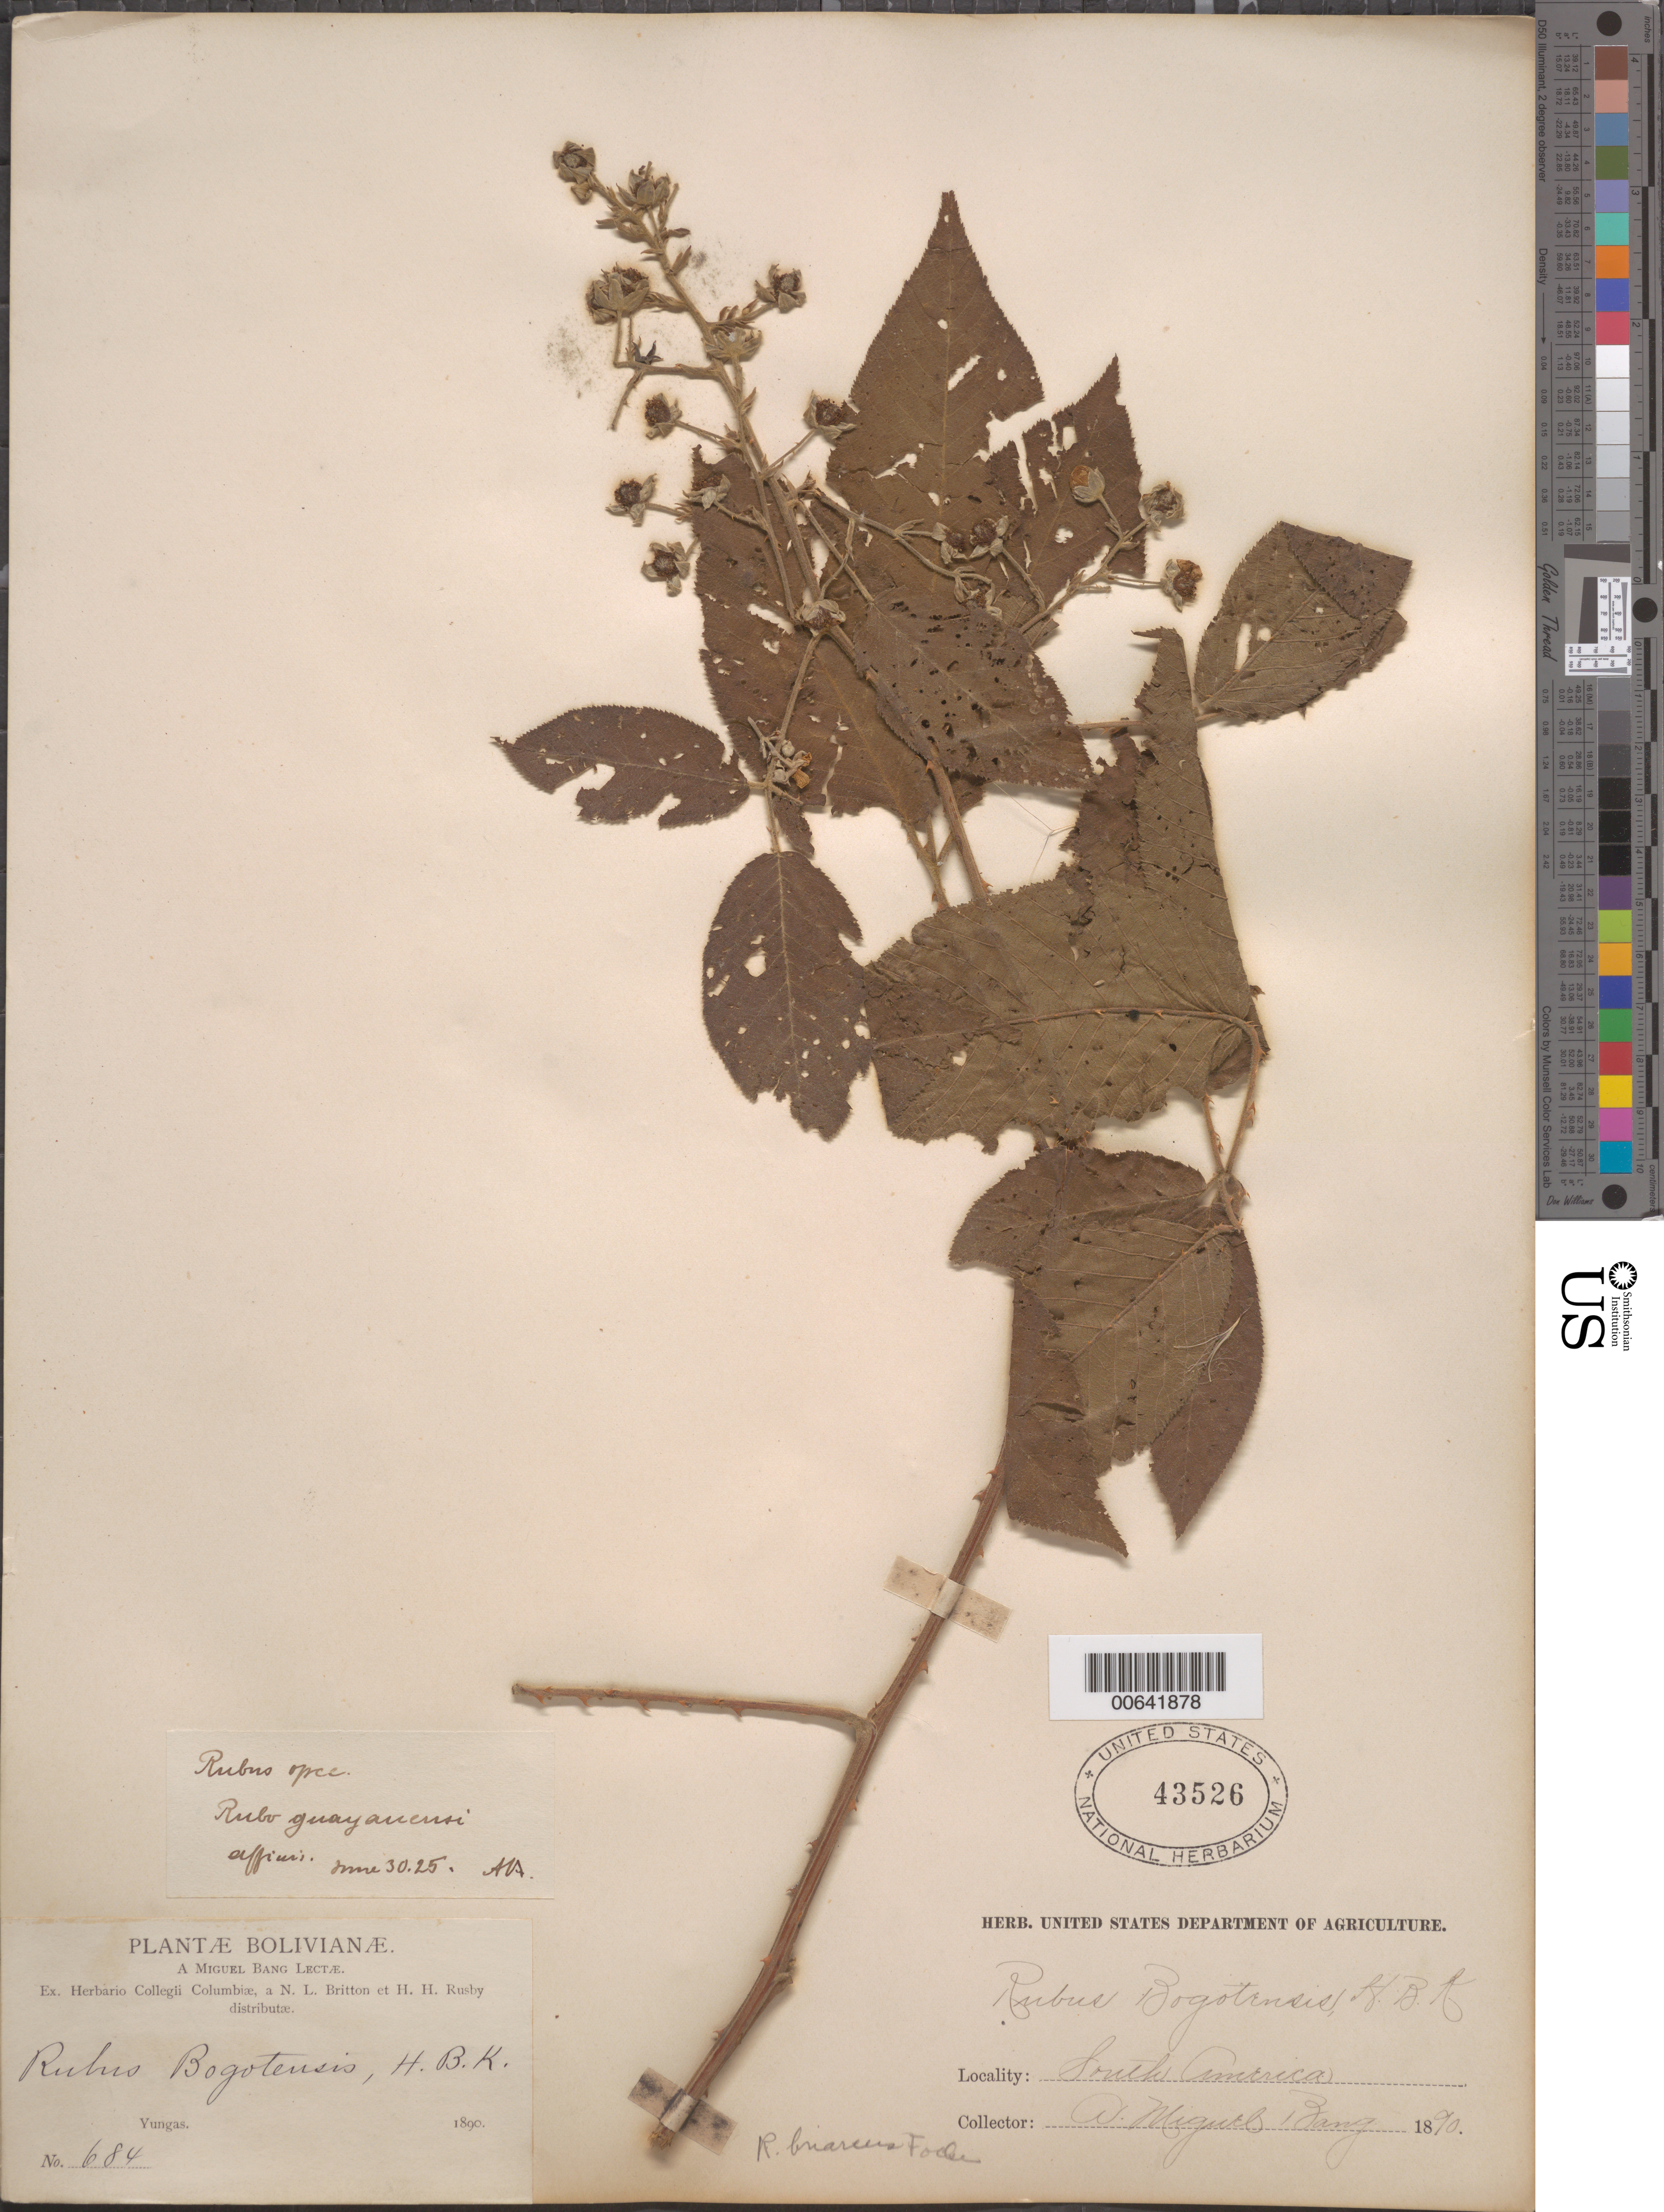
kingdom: Plantae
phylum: Tracheophyta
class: Magnoliopsida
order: Rosales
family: Rosaceae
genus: Rubus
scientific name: Rubus briareus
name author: Focke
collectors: M. Bang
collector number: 684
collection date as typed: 1890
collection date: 1890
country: Bolivia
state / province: La Paz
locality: Yungas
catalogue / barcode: US 43526